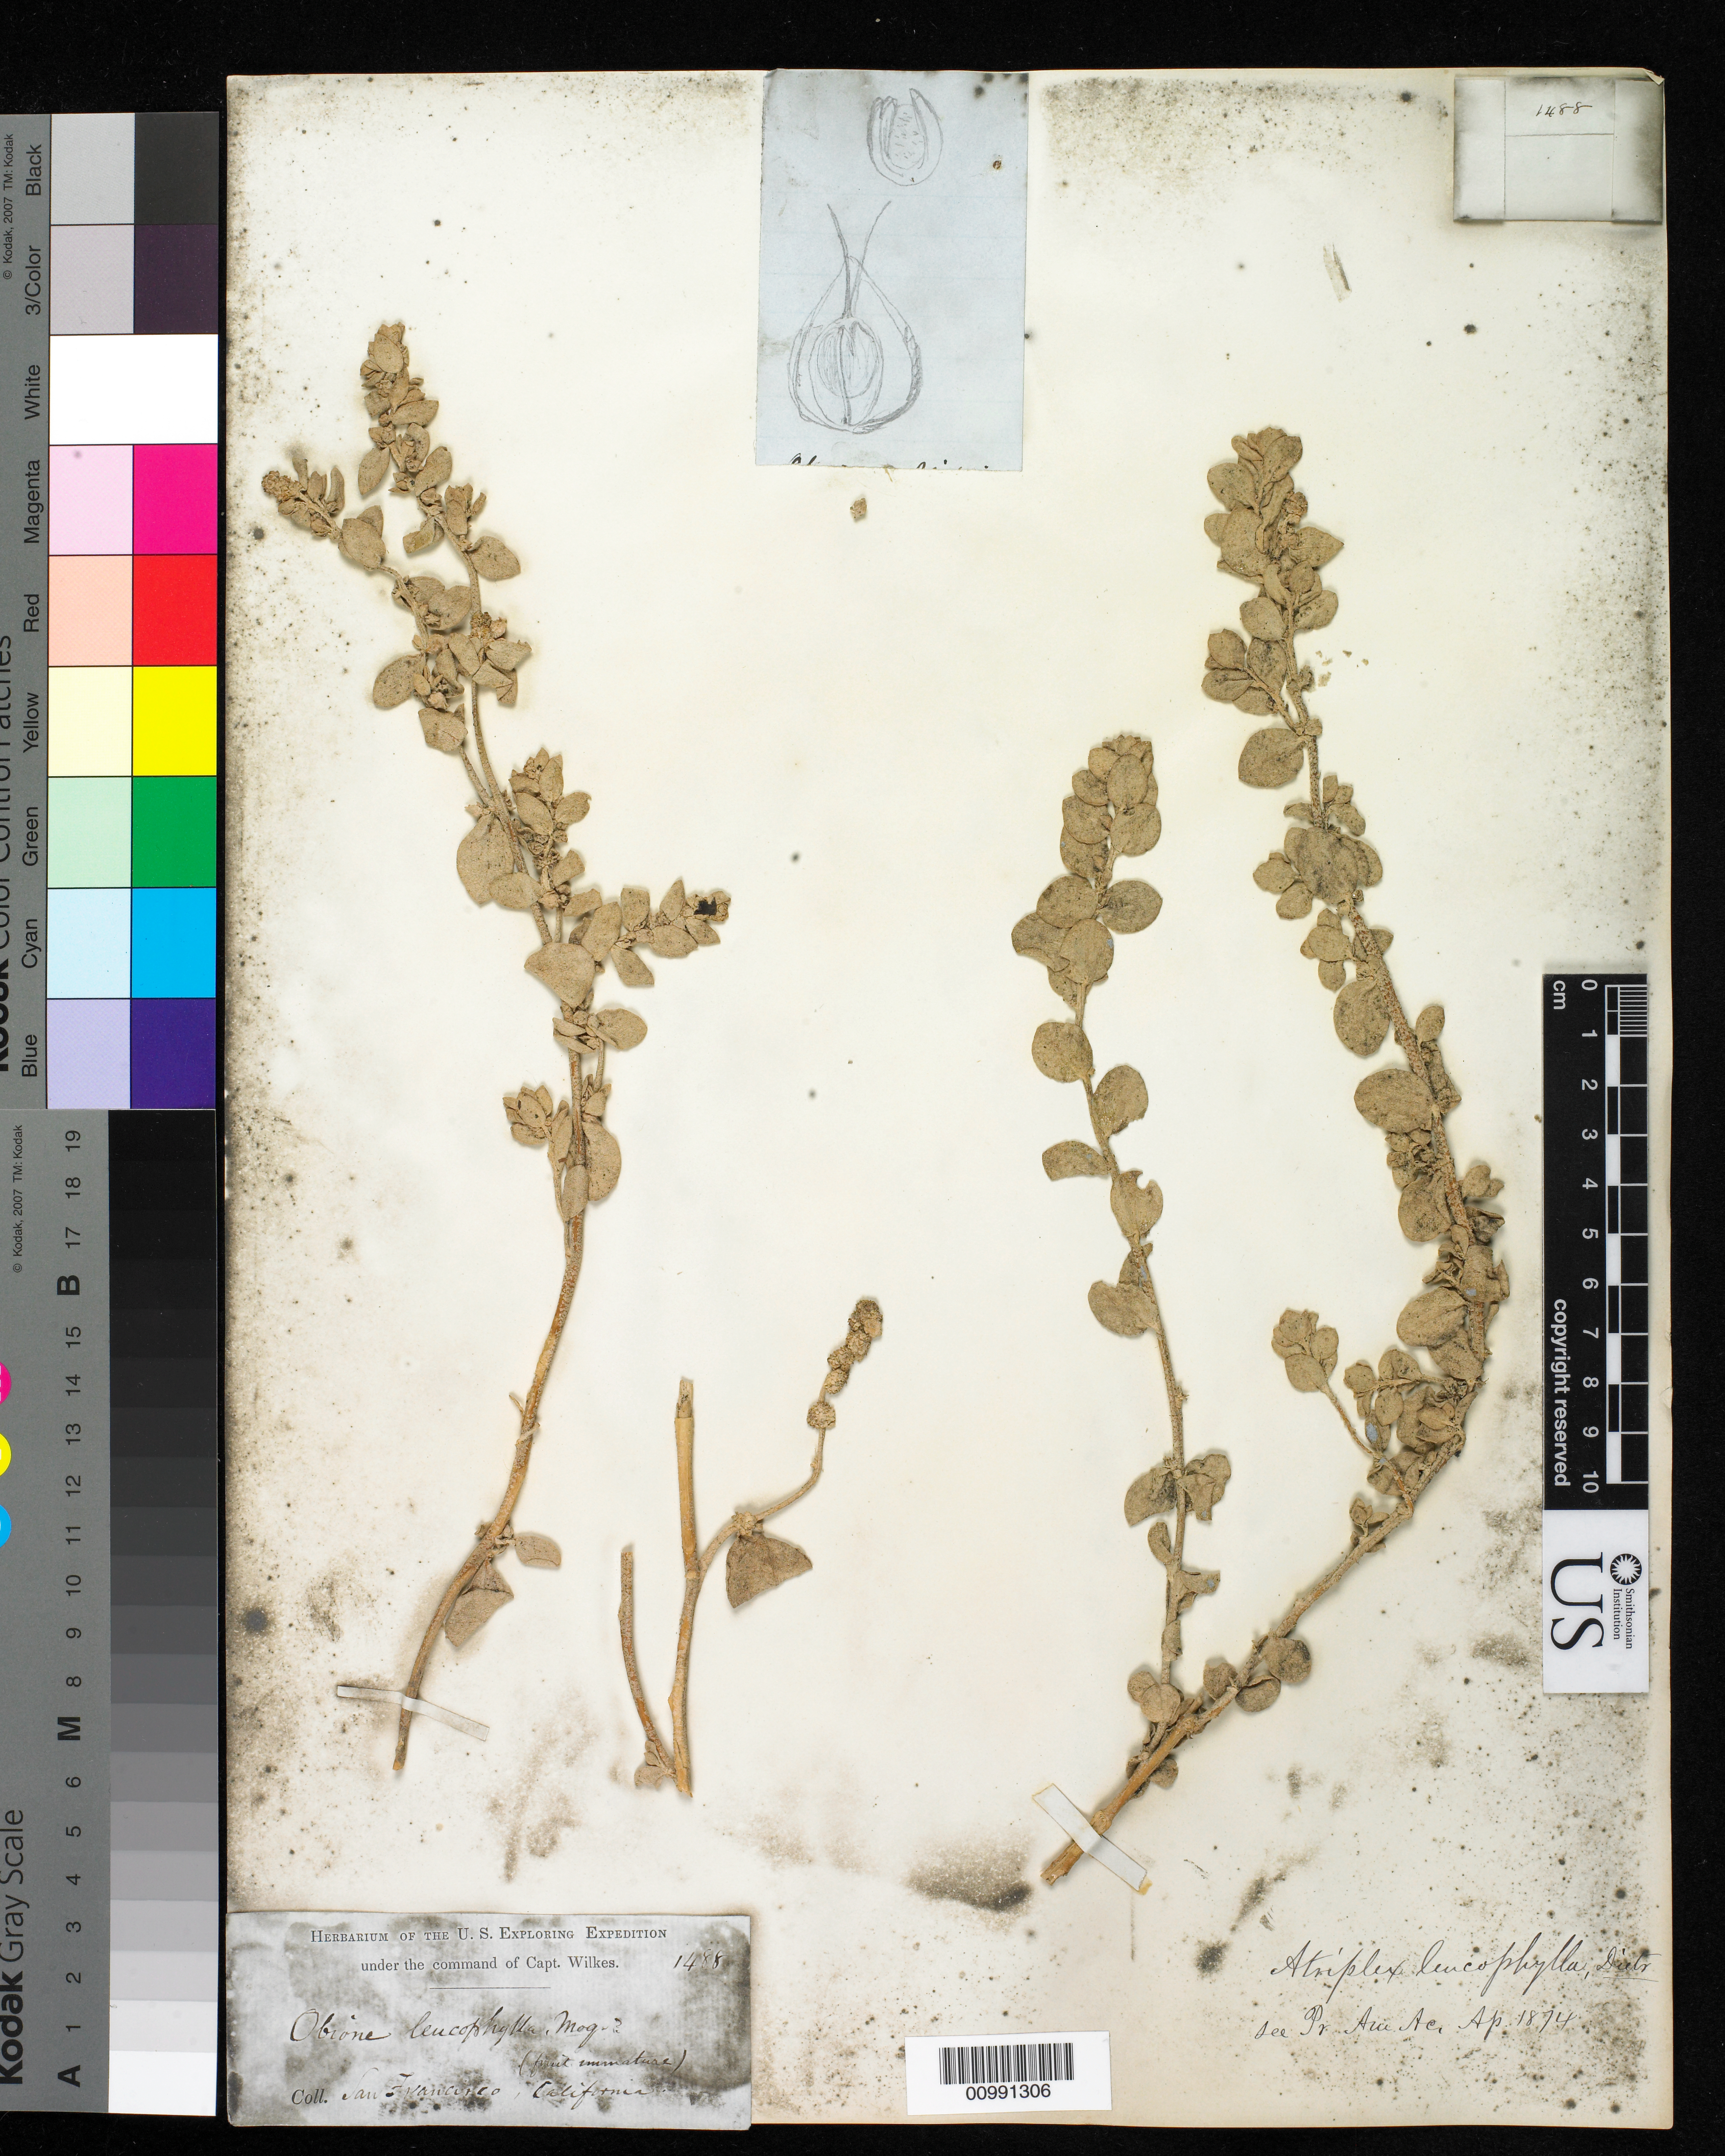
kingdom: Plantae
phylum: Tracheophyta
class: Magnoliopsida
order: Caryophyllales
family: Amaranthaceae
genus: Atriplex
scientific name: Atriplex leucophylla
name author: (Moq.) D. Dietr.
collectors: Wilkes Explor. Exped.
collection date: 1838/1842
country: United States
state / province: California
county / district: San Francisco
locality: San Francisco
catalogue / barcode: US 98619